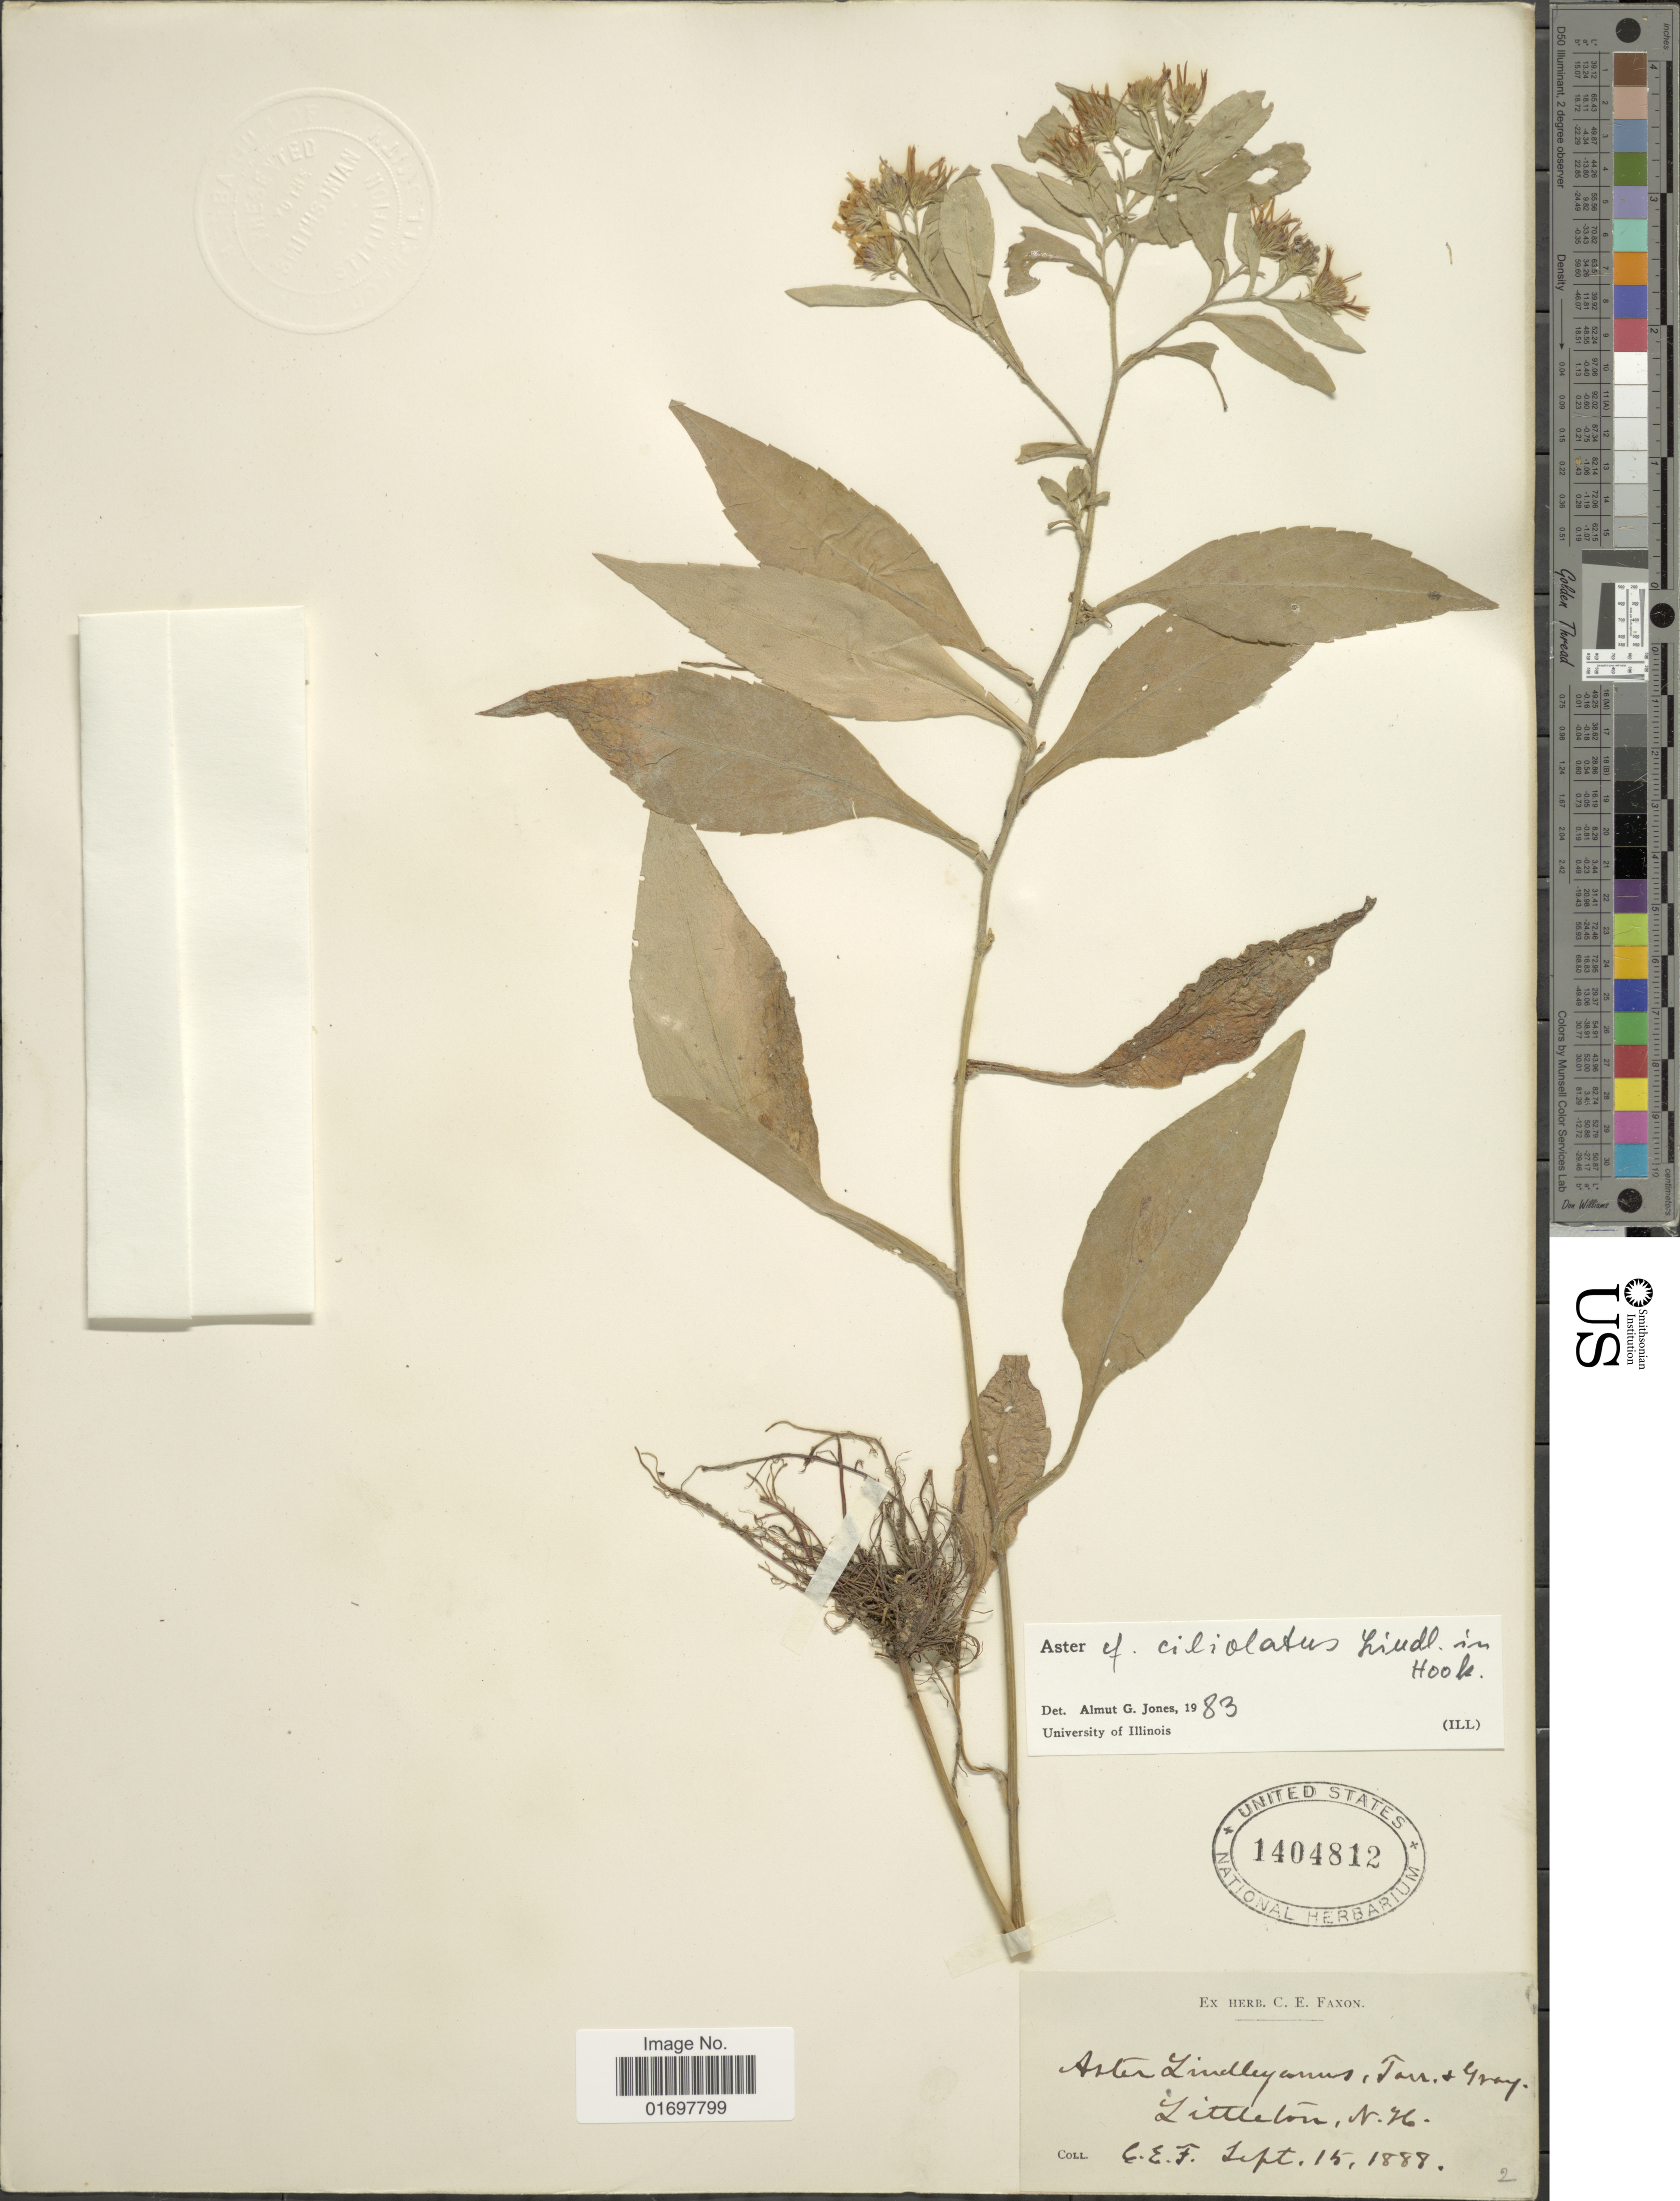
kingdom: Plantae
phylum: Tracheophyta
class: Magnoliopsida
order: Asterales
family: Asteraceae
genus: Symphyotrichum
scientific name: Symphyotrichum ciliolatum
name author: (Lindl.) Á. Löve & D. Löve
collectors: C. Faxon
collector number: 2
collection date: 1888-09-15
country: United States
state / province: New Hampshire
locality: Littleton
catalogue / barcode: US 1404812